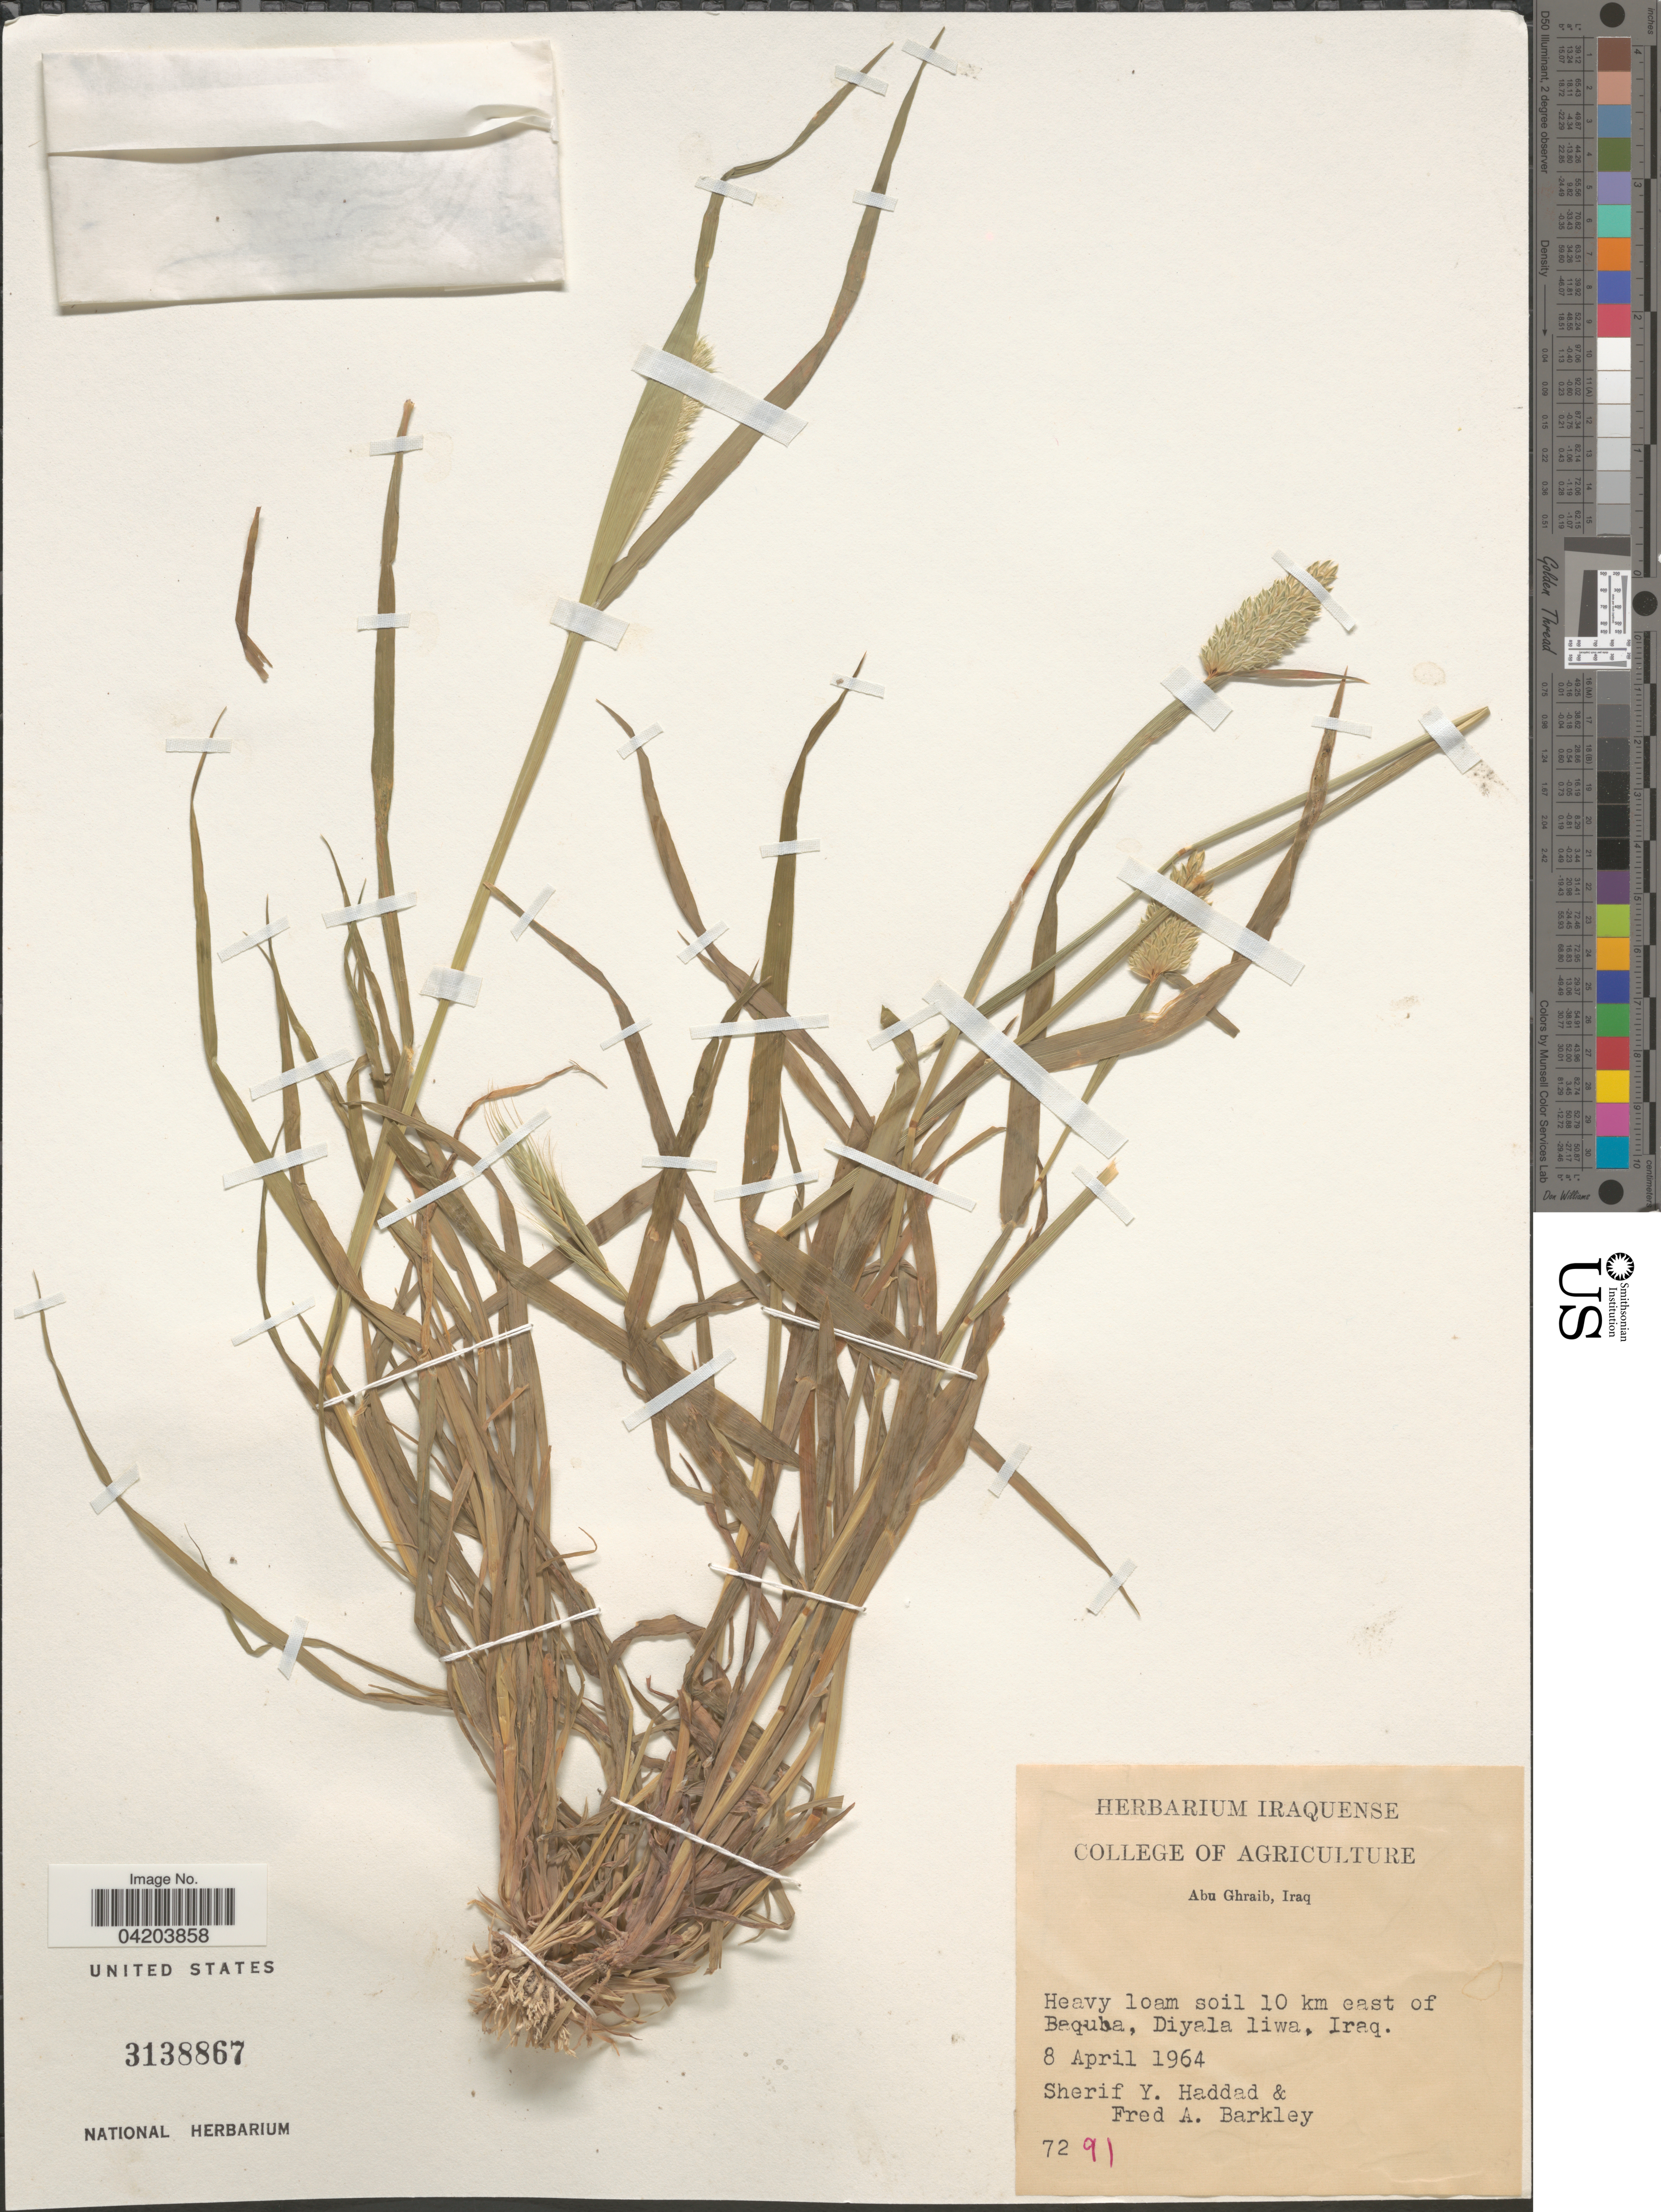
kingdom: Plantae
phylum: Tracheophyta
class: Liliopsida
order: Poales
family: Poaceae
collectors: S. Haddad & F. A. Barkley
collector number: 7291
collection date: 1964-04-08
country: Iraq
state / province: Diyala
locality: Heavy loam soil 10 km east of Baquba, Diyala liwa.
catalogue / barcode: US 3138867